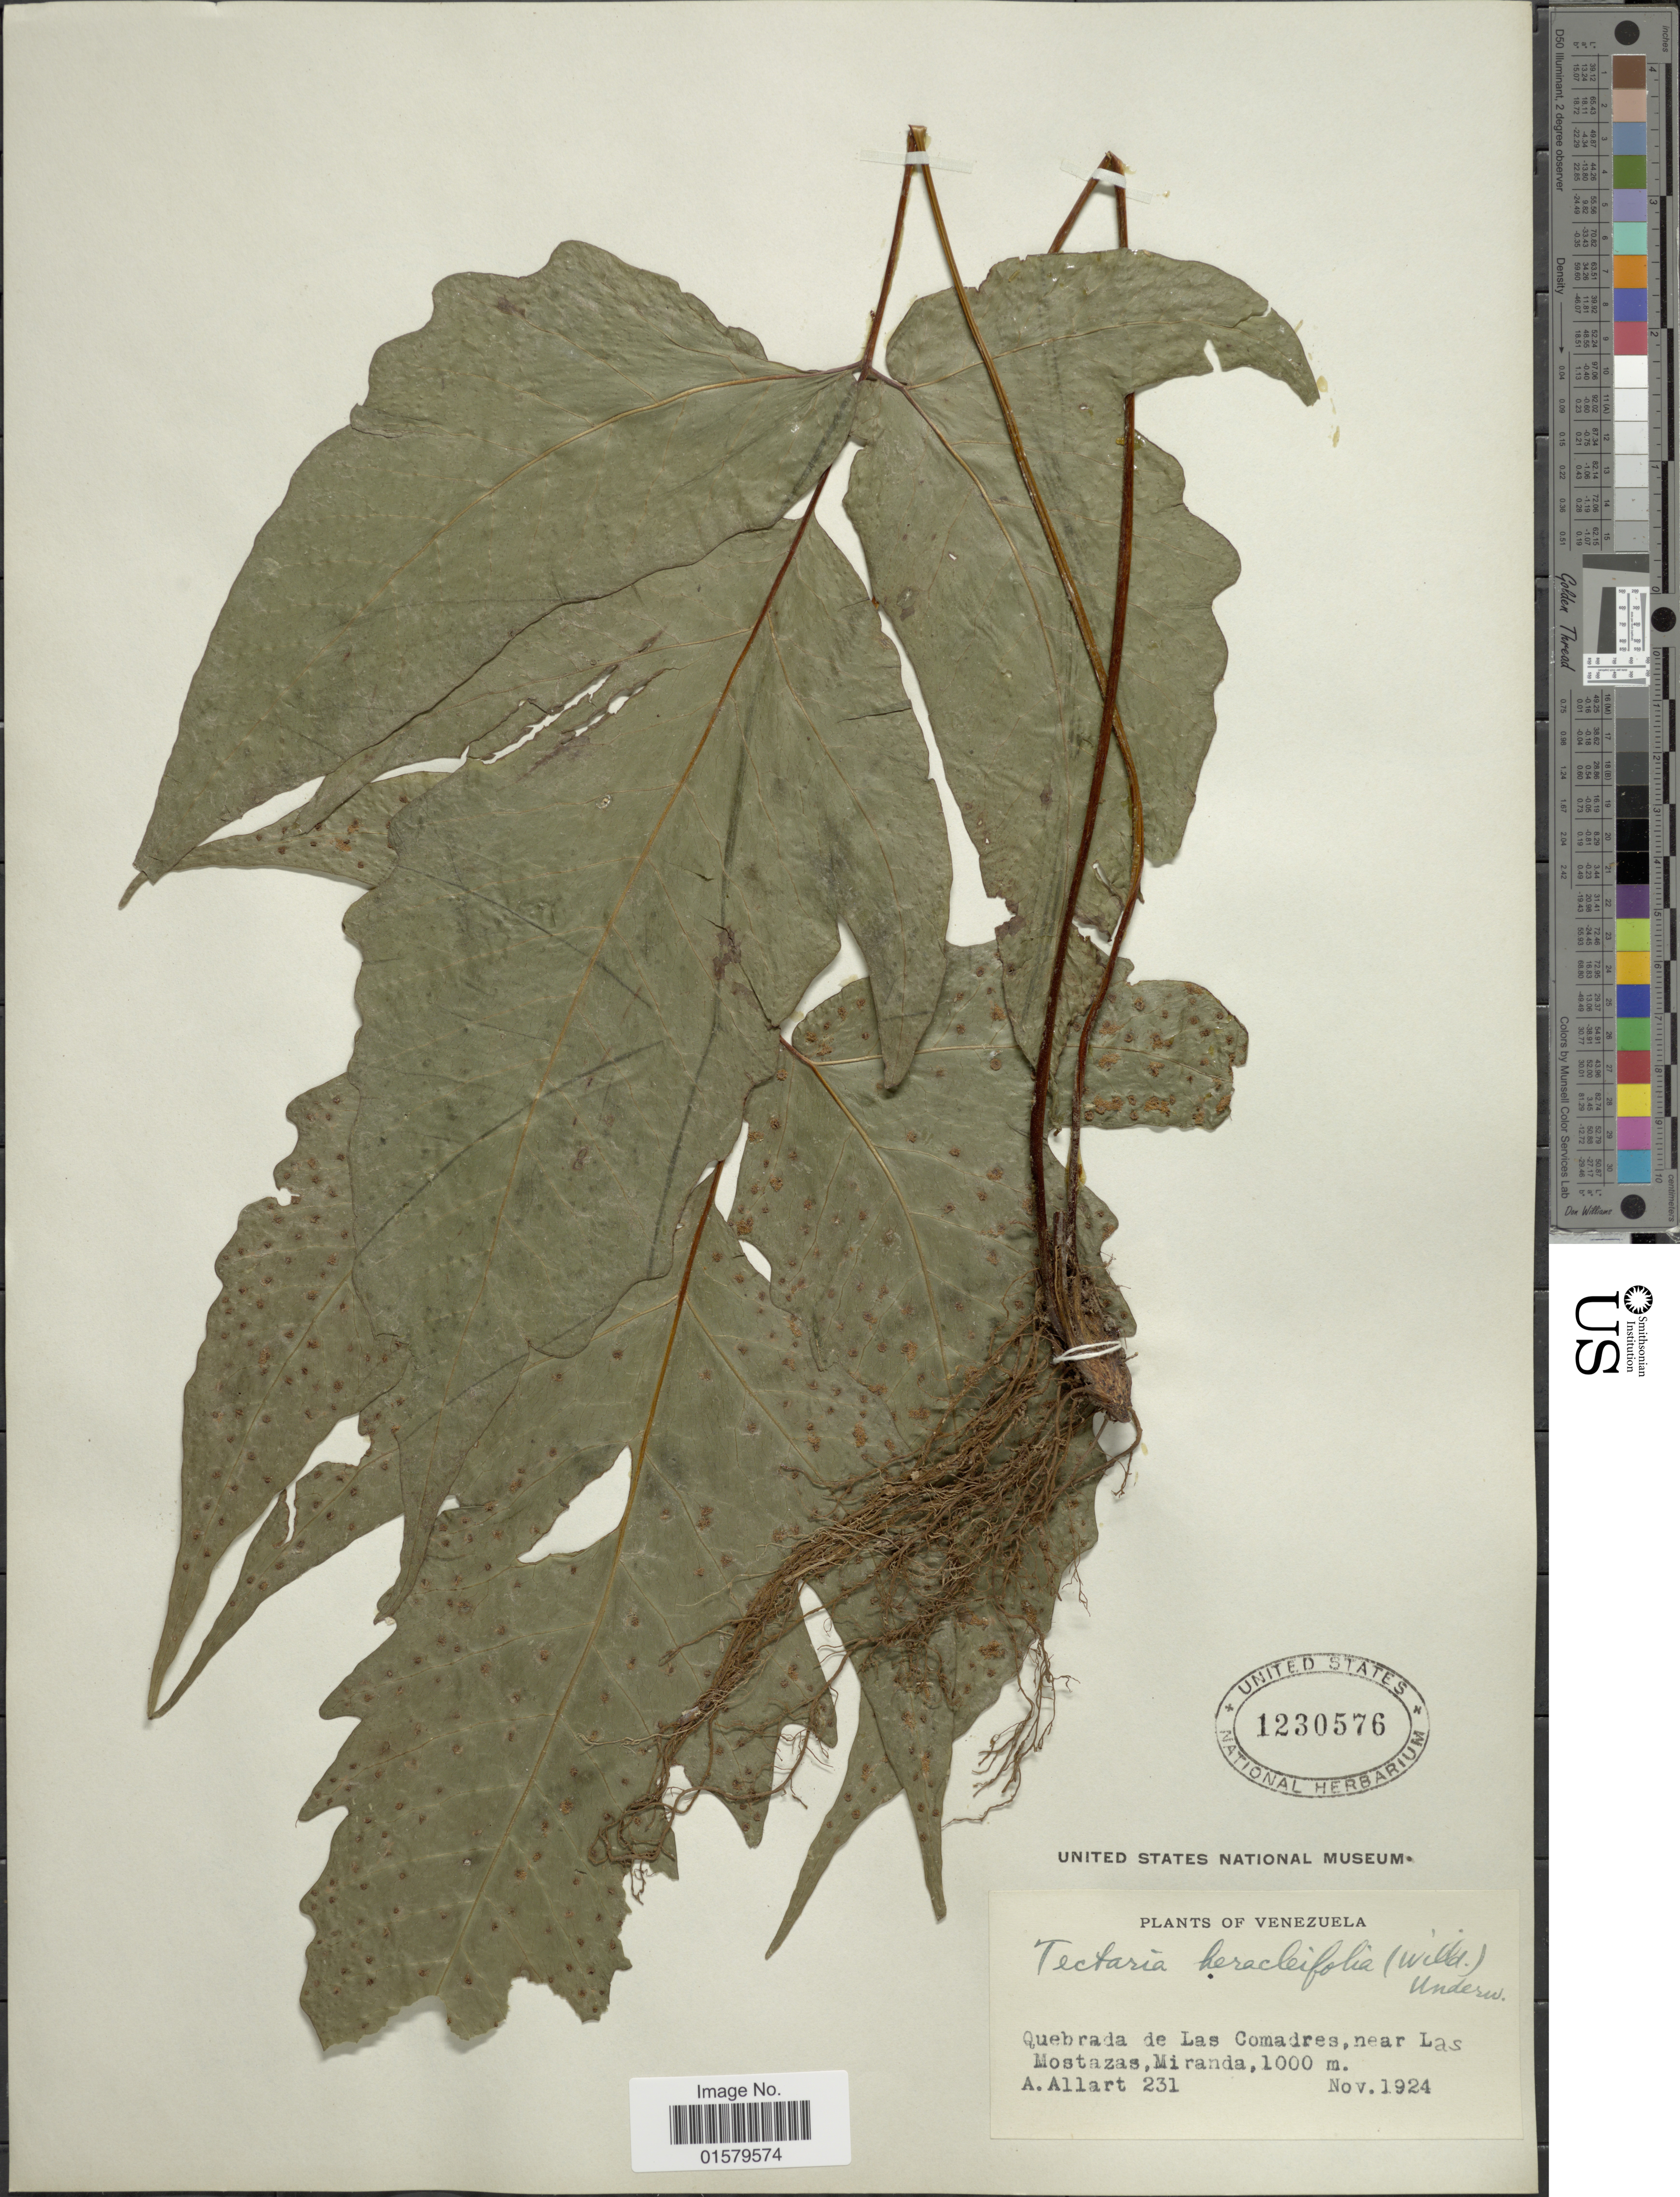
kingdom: Plantae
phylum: Tracheophyta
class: Polypodiopsida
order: Polypodiales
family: Tectariaceae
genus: Tectaria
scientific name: Tectaria heracleifolia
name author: (Willd.) Underw.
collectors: A. Allart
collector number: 231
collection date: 1924-11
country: Venezuela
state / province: Miranda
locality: Quebrada de Las Comadres, near Las Mostazas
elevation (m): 1000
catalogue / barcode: US 1230576